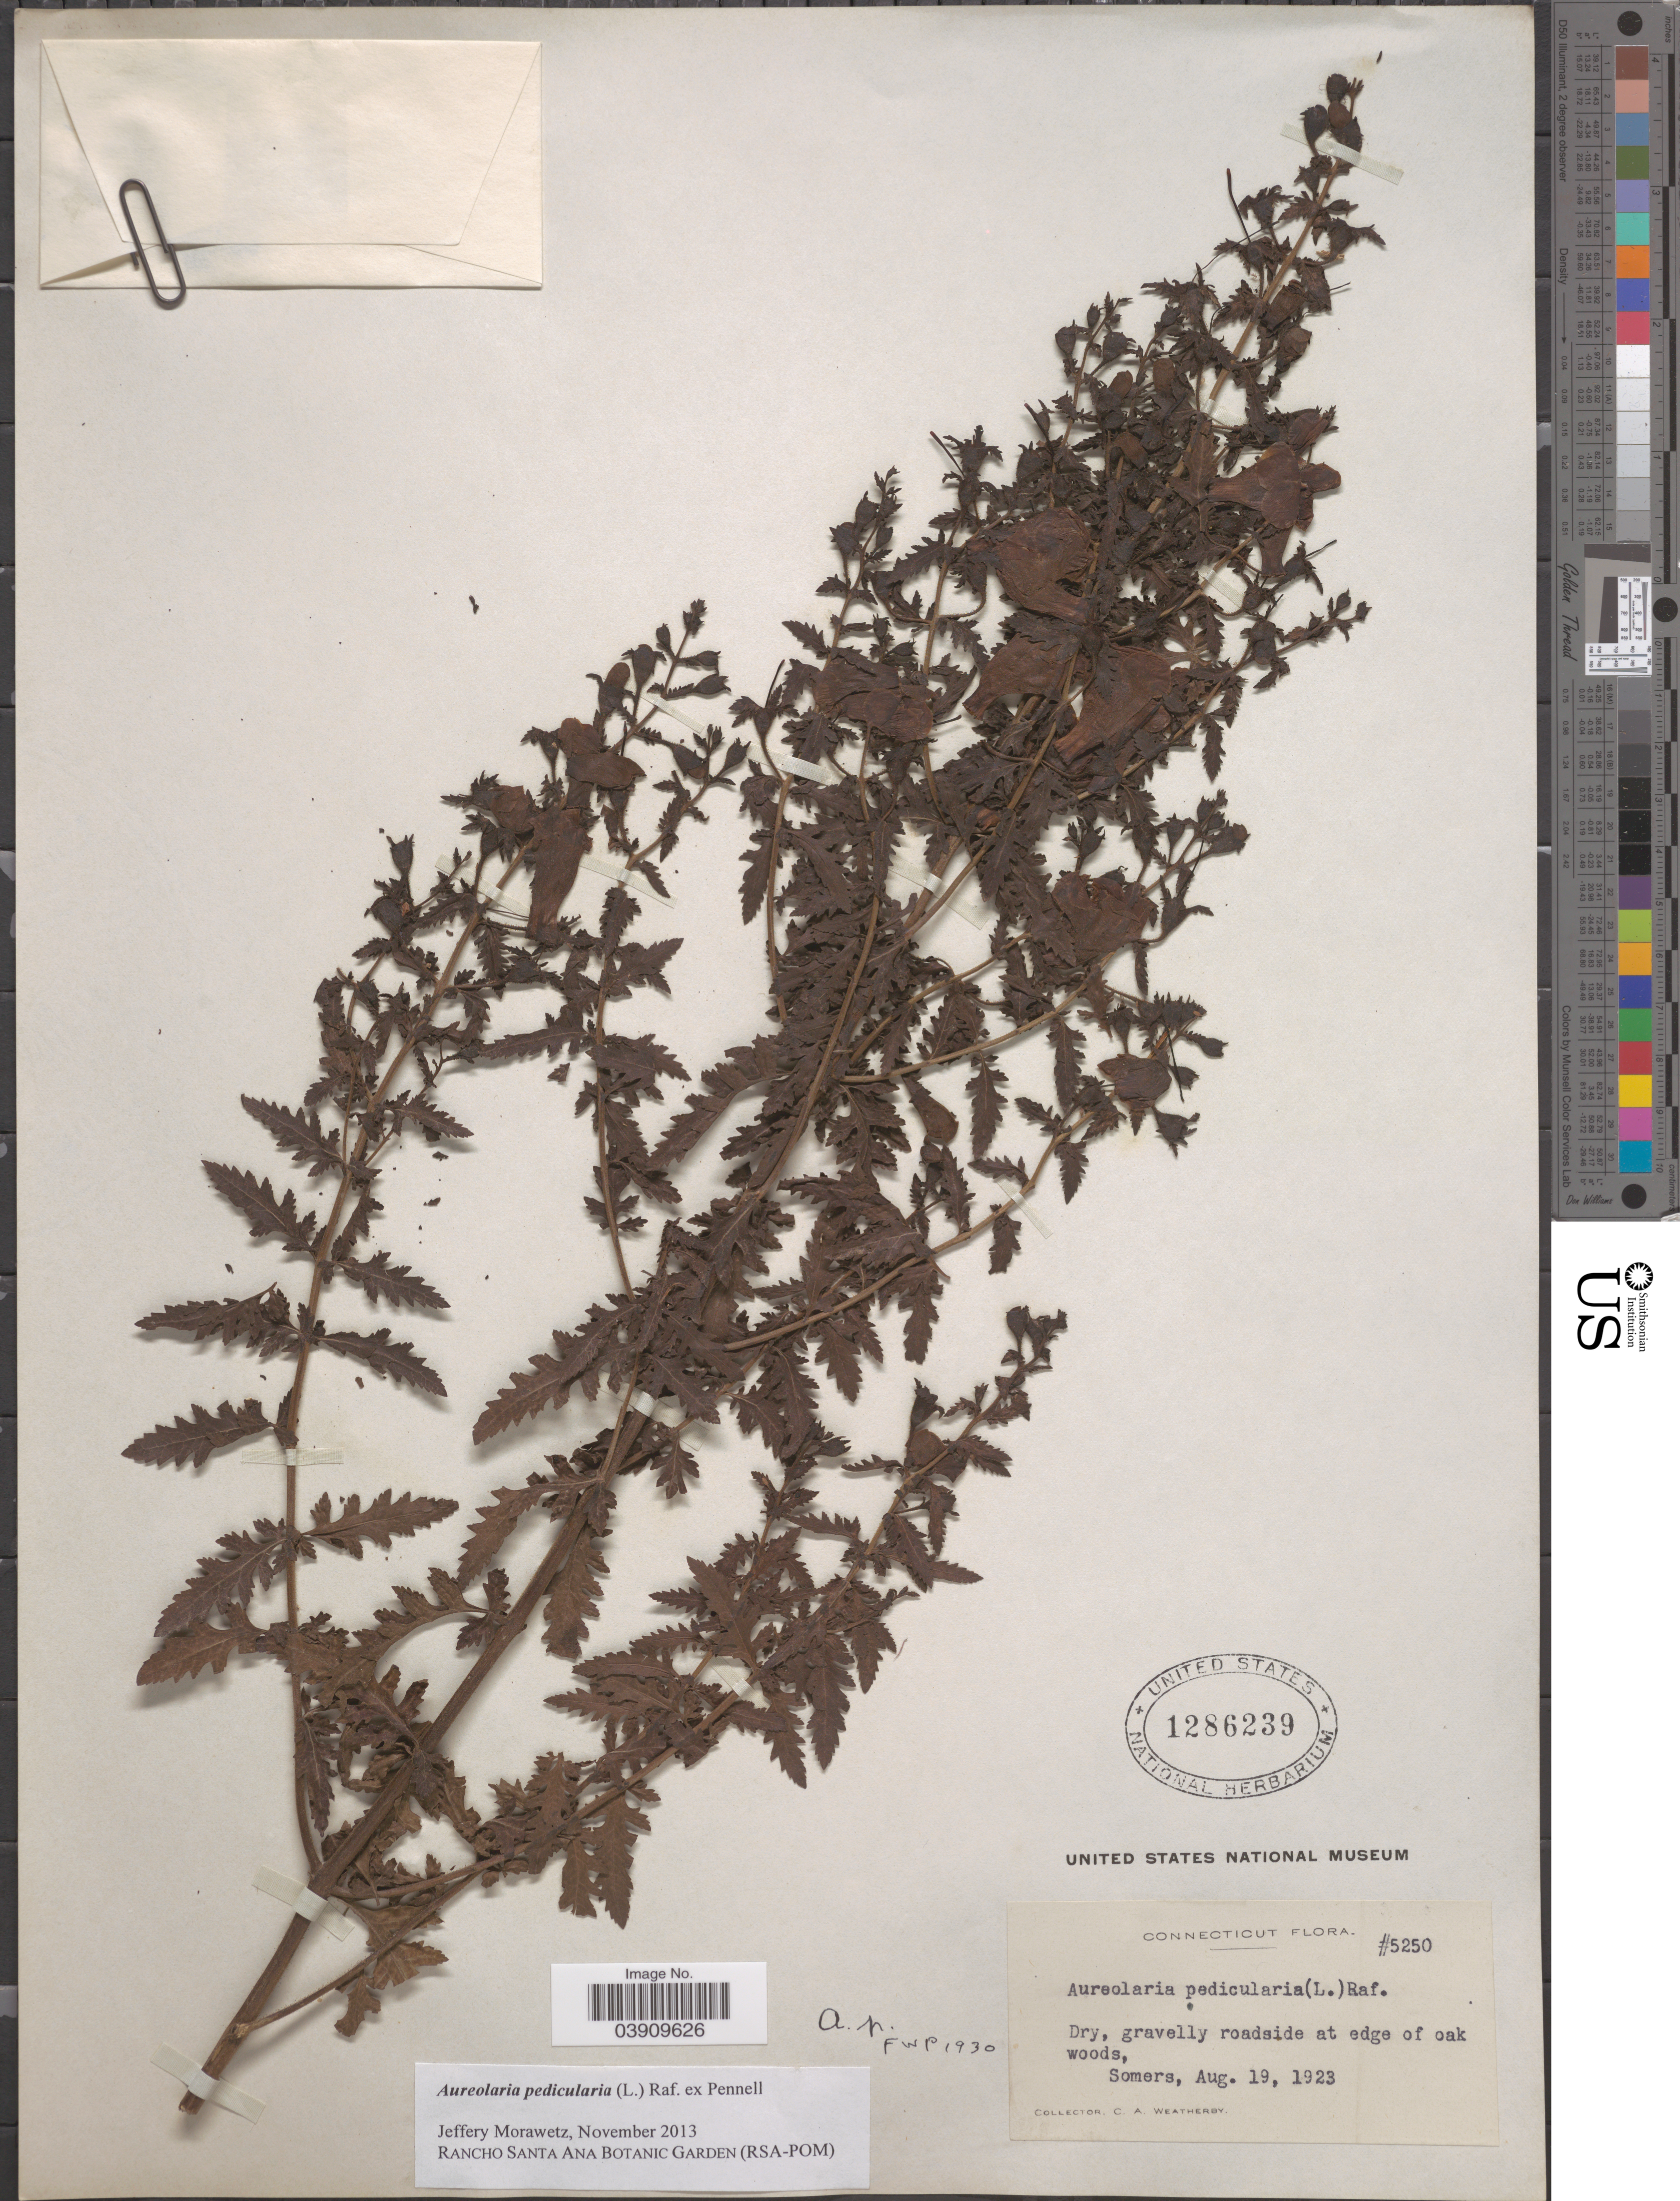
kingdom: Plantae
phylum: Tracheophyta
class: Magnoliopsida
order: Lamiales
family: Orobanchaceae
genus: Aureolaria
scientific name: Aureolaria pedicularia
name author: (L.) Raf. ex Farw.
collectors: C. A. Weatherby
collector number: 5250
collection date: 1923-08-19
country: United States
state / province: Connecticut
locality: Somers.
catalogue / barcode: US 1286239